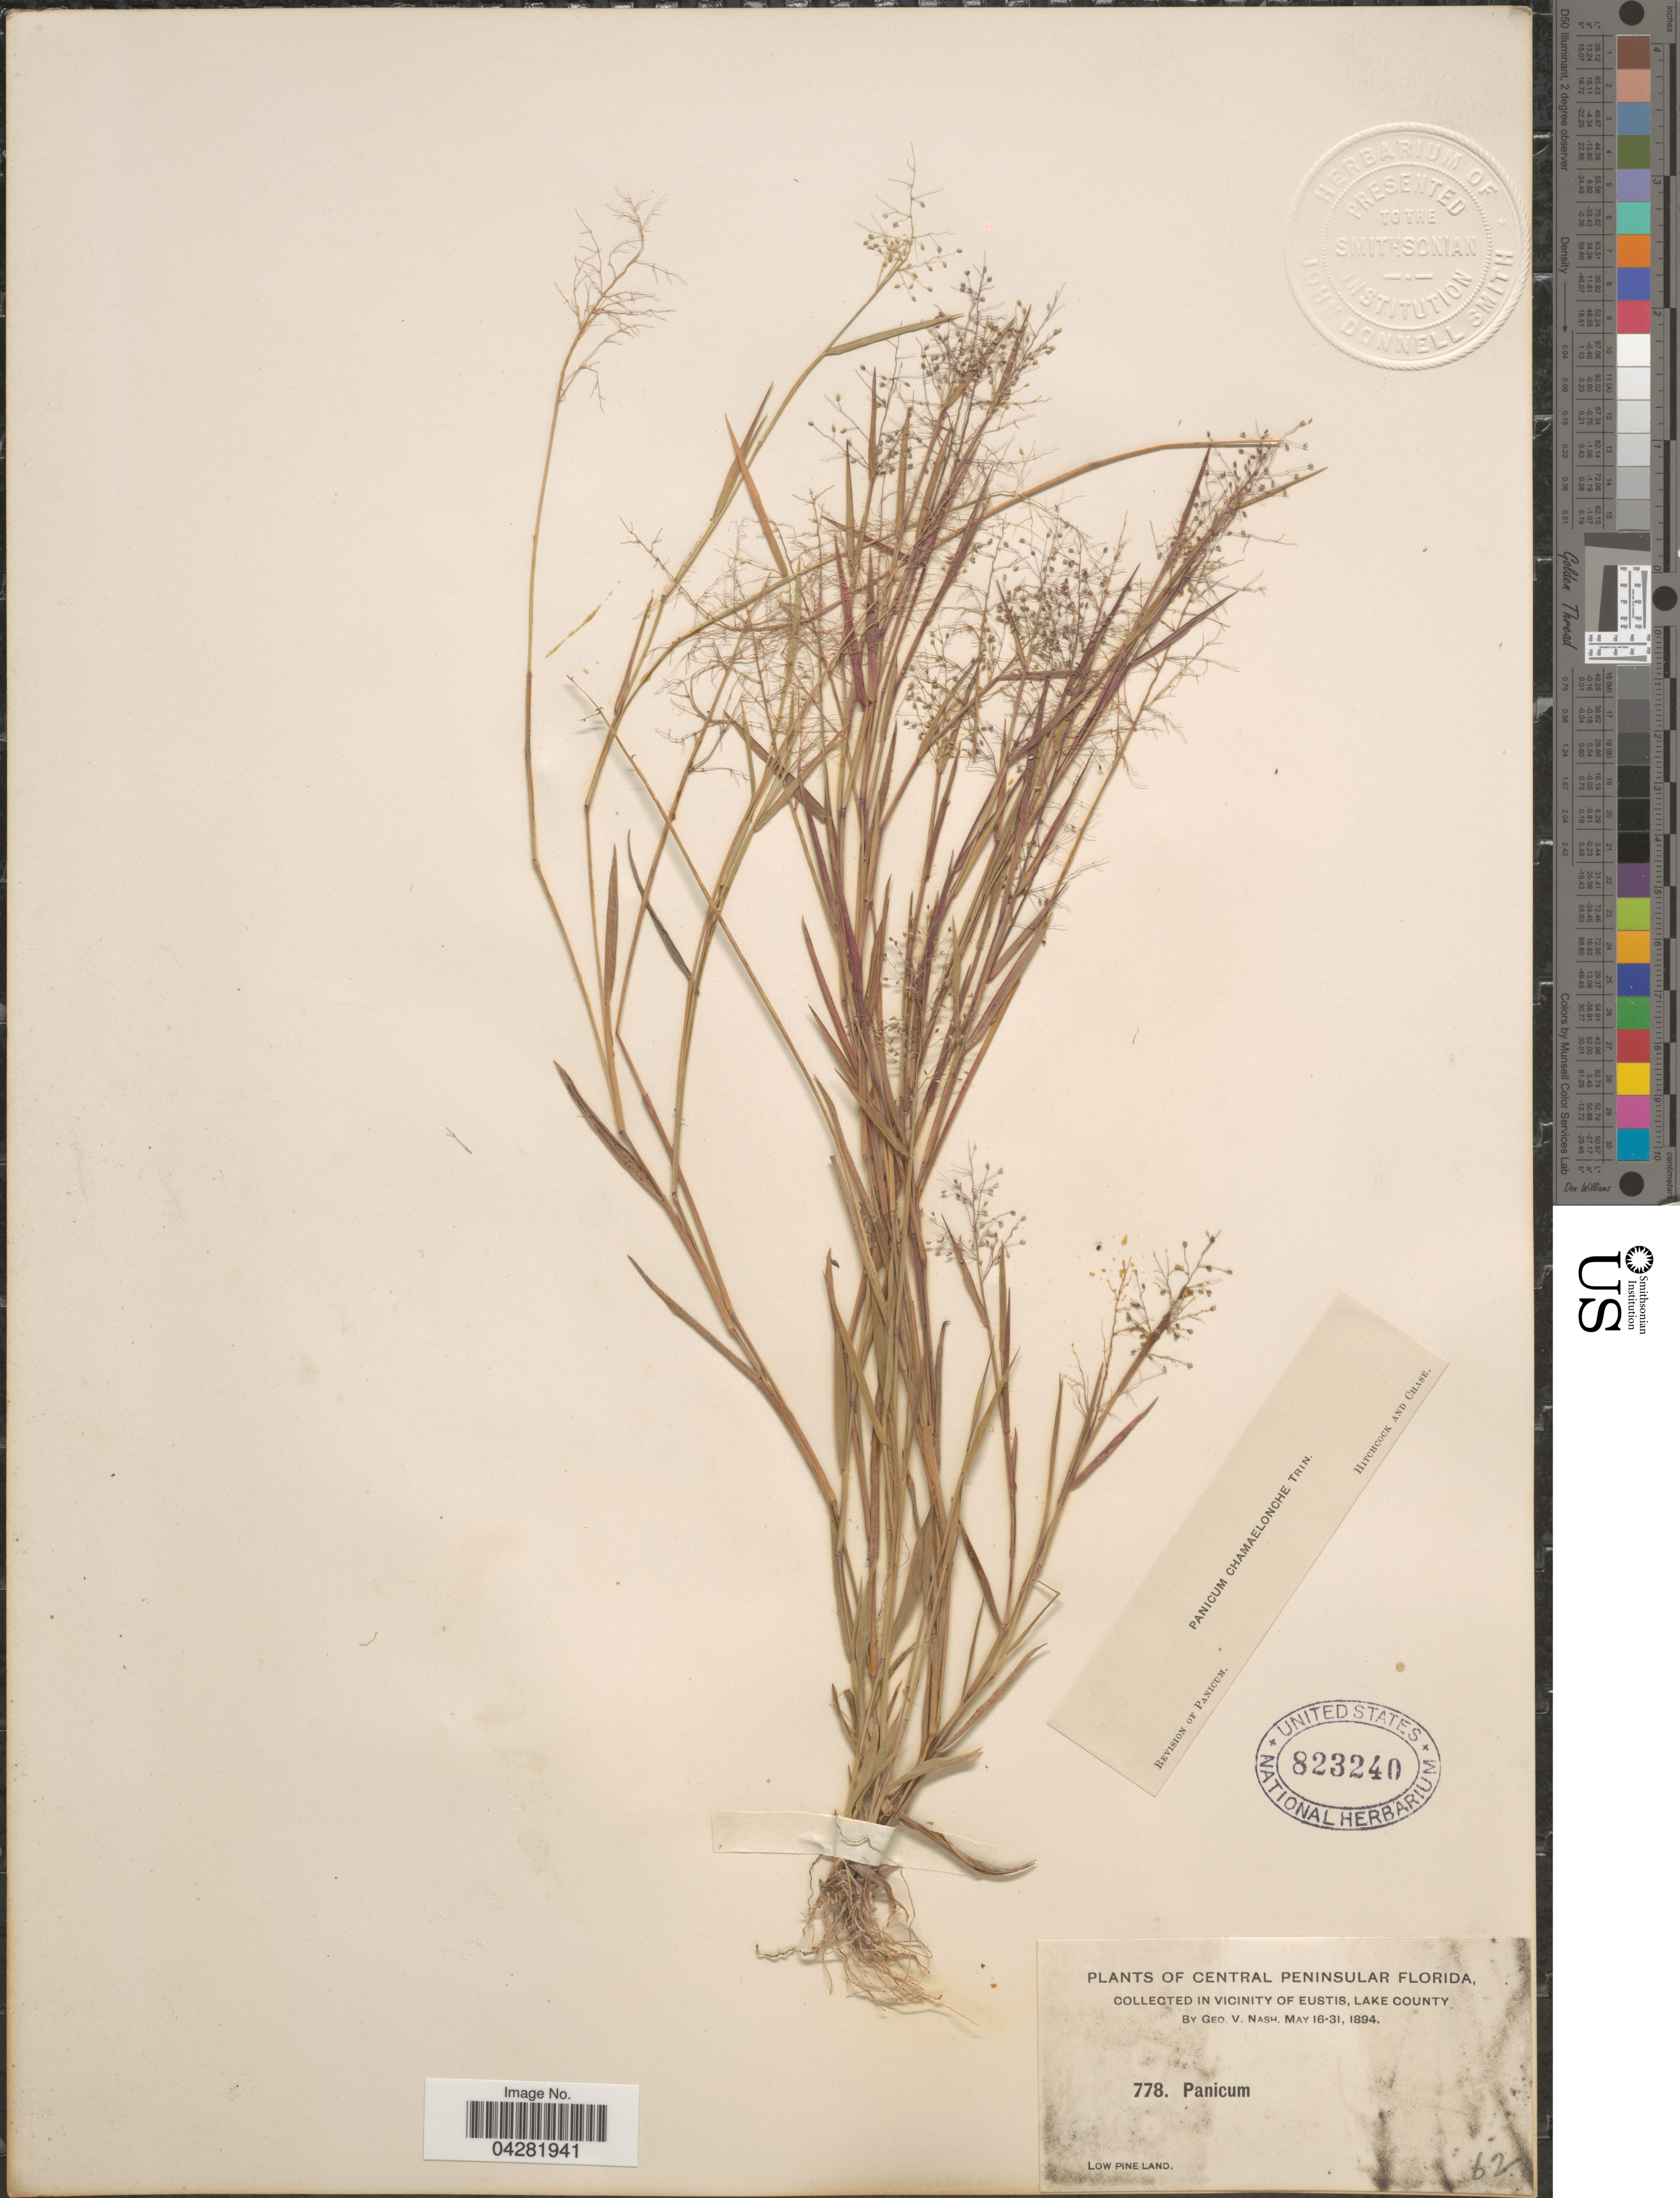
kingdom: Plantae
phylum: Tracheophyta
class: Liliopsida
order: Poales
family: Poaceae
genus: Dichanthelium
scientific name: Dichanthelium ensifolium var. ensifolium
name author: (Baldwin ex Elliot) Gould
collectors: G. V. Nash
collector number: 778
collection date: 1894-05-16/1894-05-31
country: United States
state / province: Florida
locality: Central Peninsular Florida. In Vicinity of Eustis, Lake County.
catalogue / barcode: US 823240